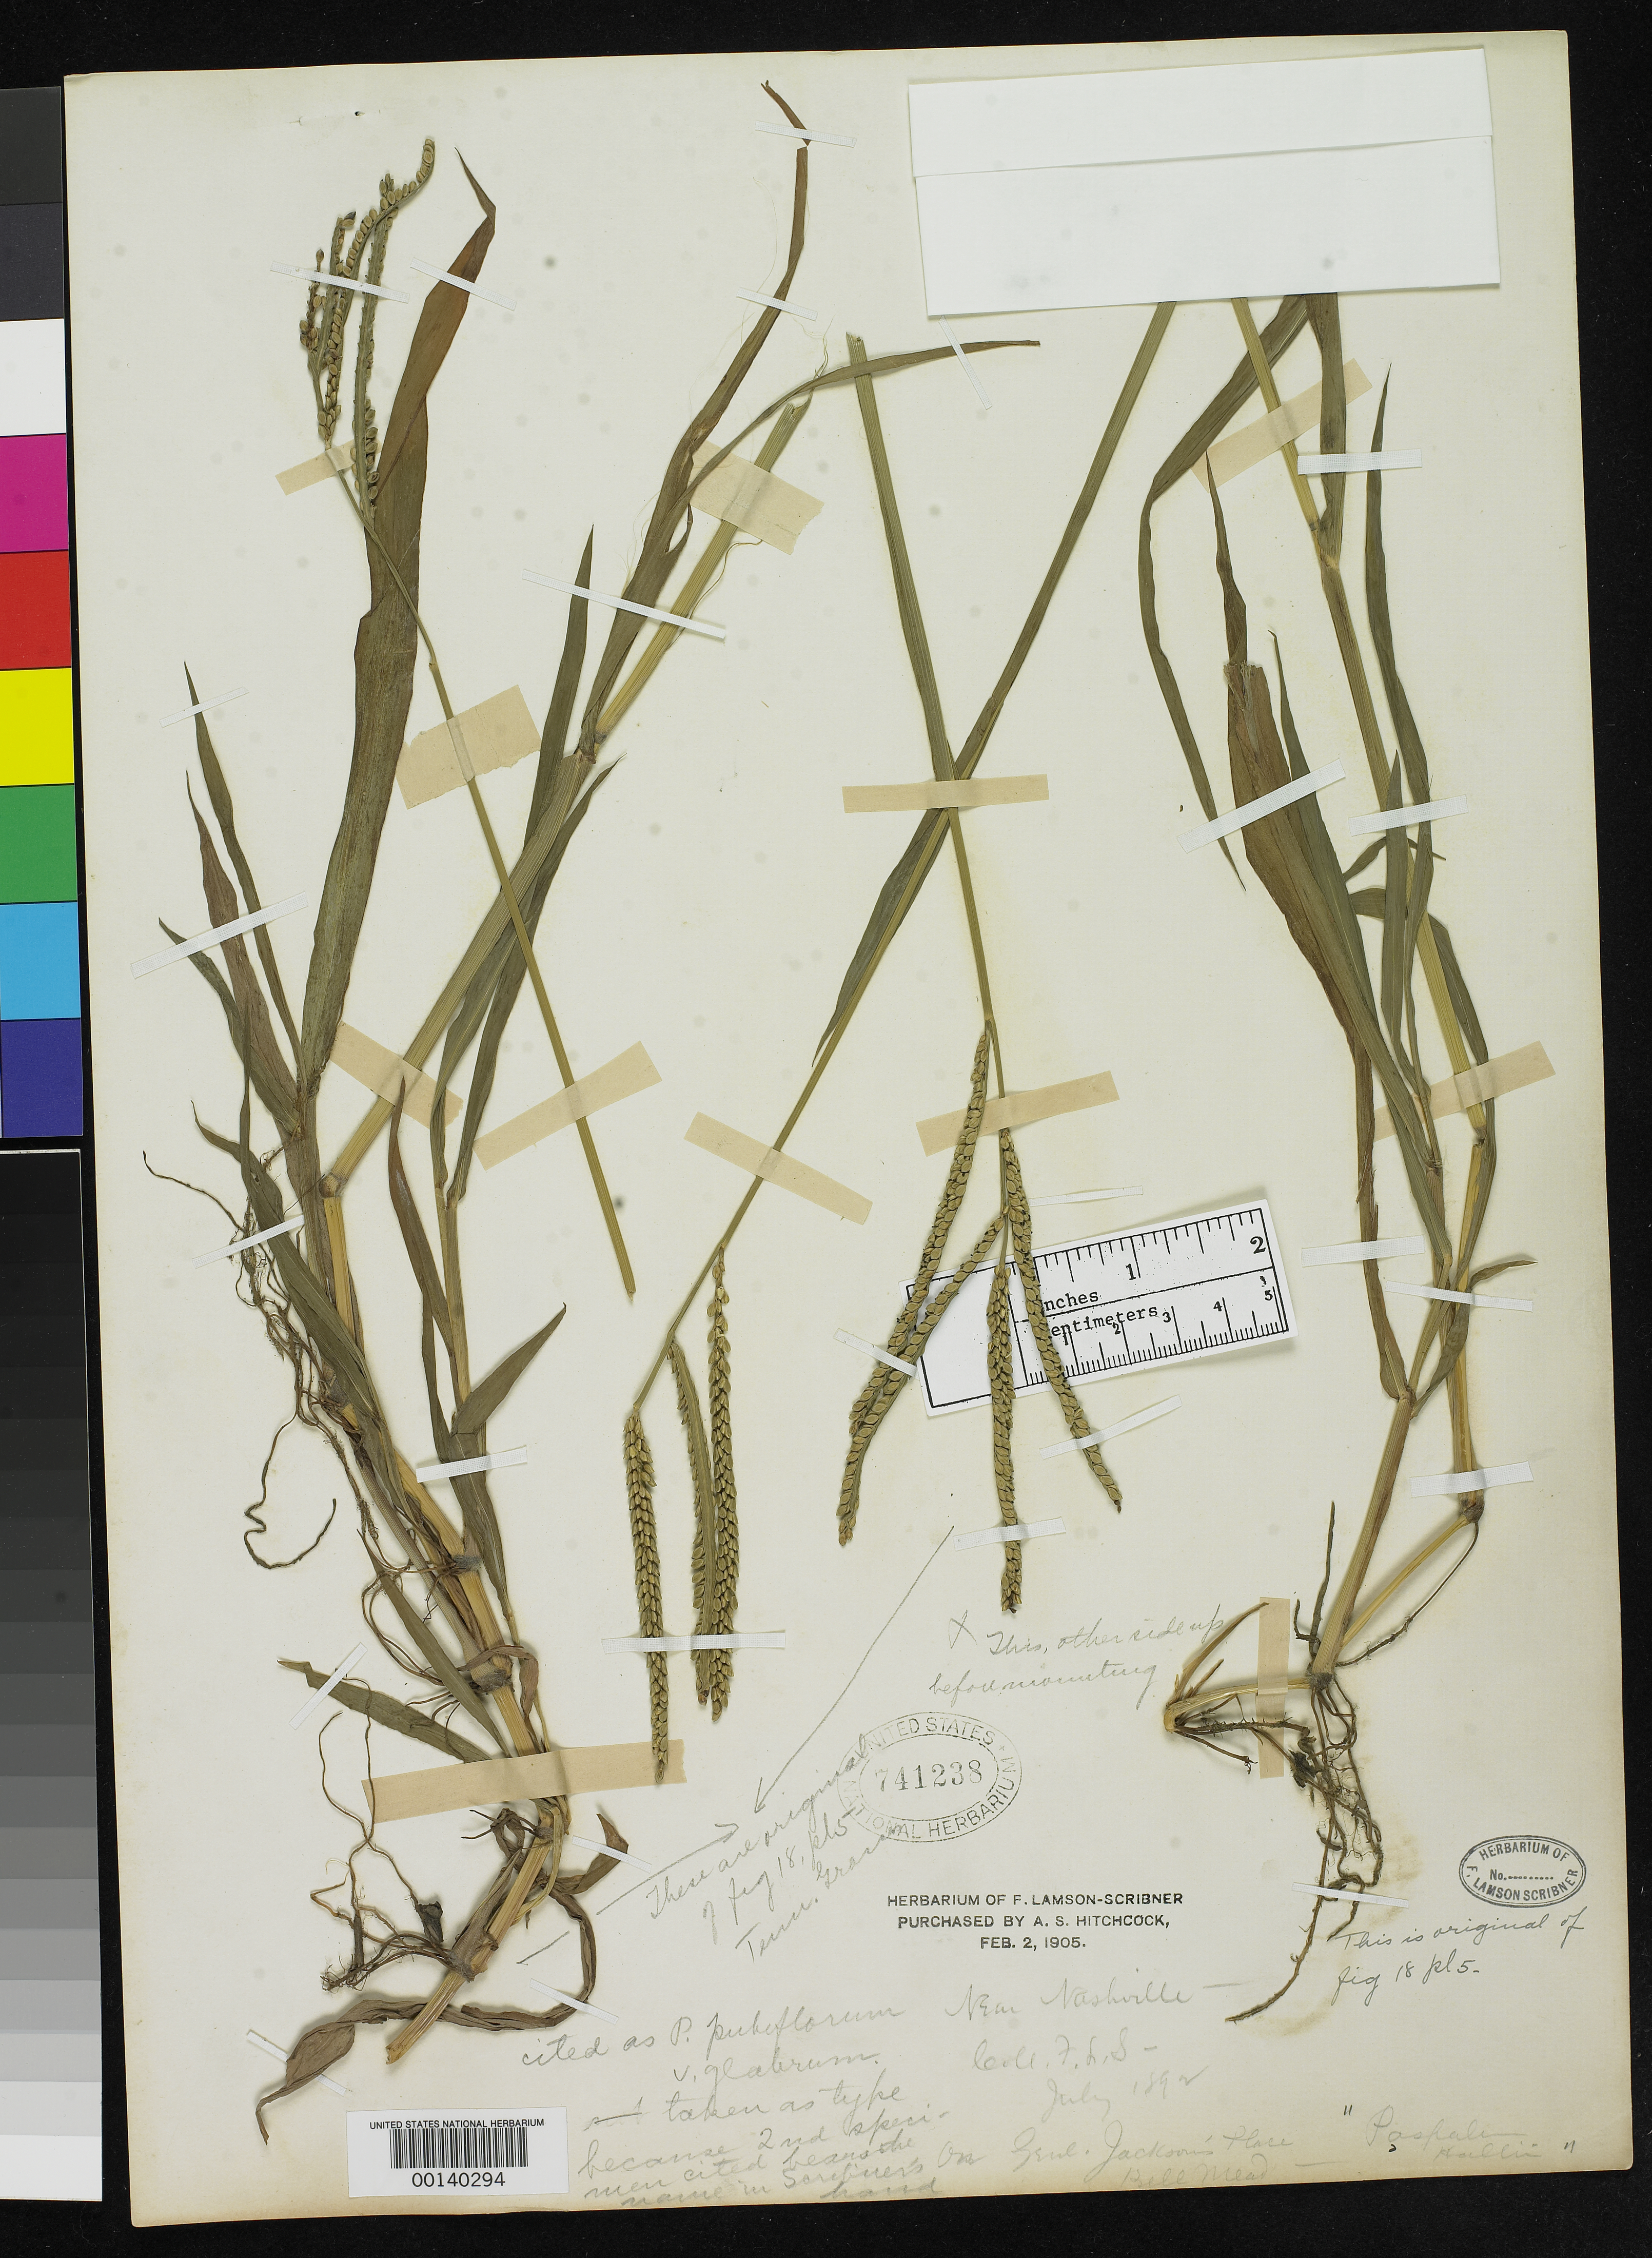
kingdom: Plantae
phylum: Tracheophyta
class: Liliopsida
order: Poales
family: Poaceae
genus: Paspalum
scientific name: Paspalum pubiflorum var. glabrum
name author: Vasey ex Scribn.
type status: Lectotype; Syntype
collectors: F. L. Scribner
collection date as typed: Jul 1892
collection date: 1892-07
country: United States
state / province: Tennessee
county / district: Davidson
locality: Near Nashville. On Genl. Jackson's Place, Bell Mead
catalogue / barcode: US 741238